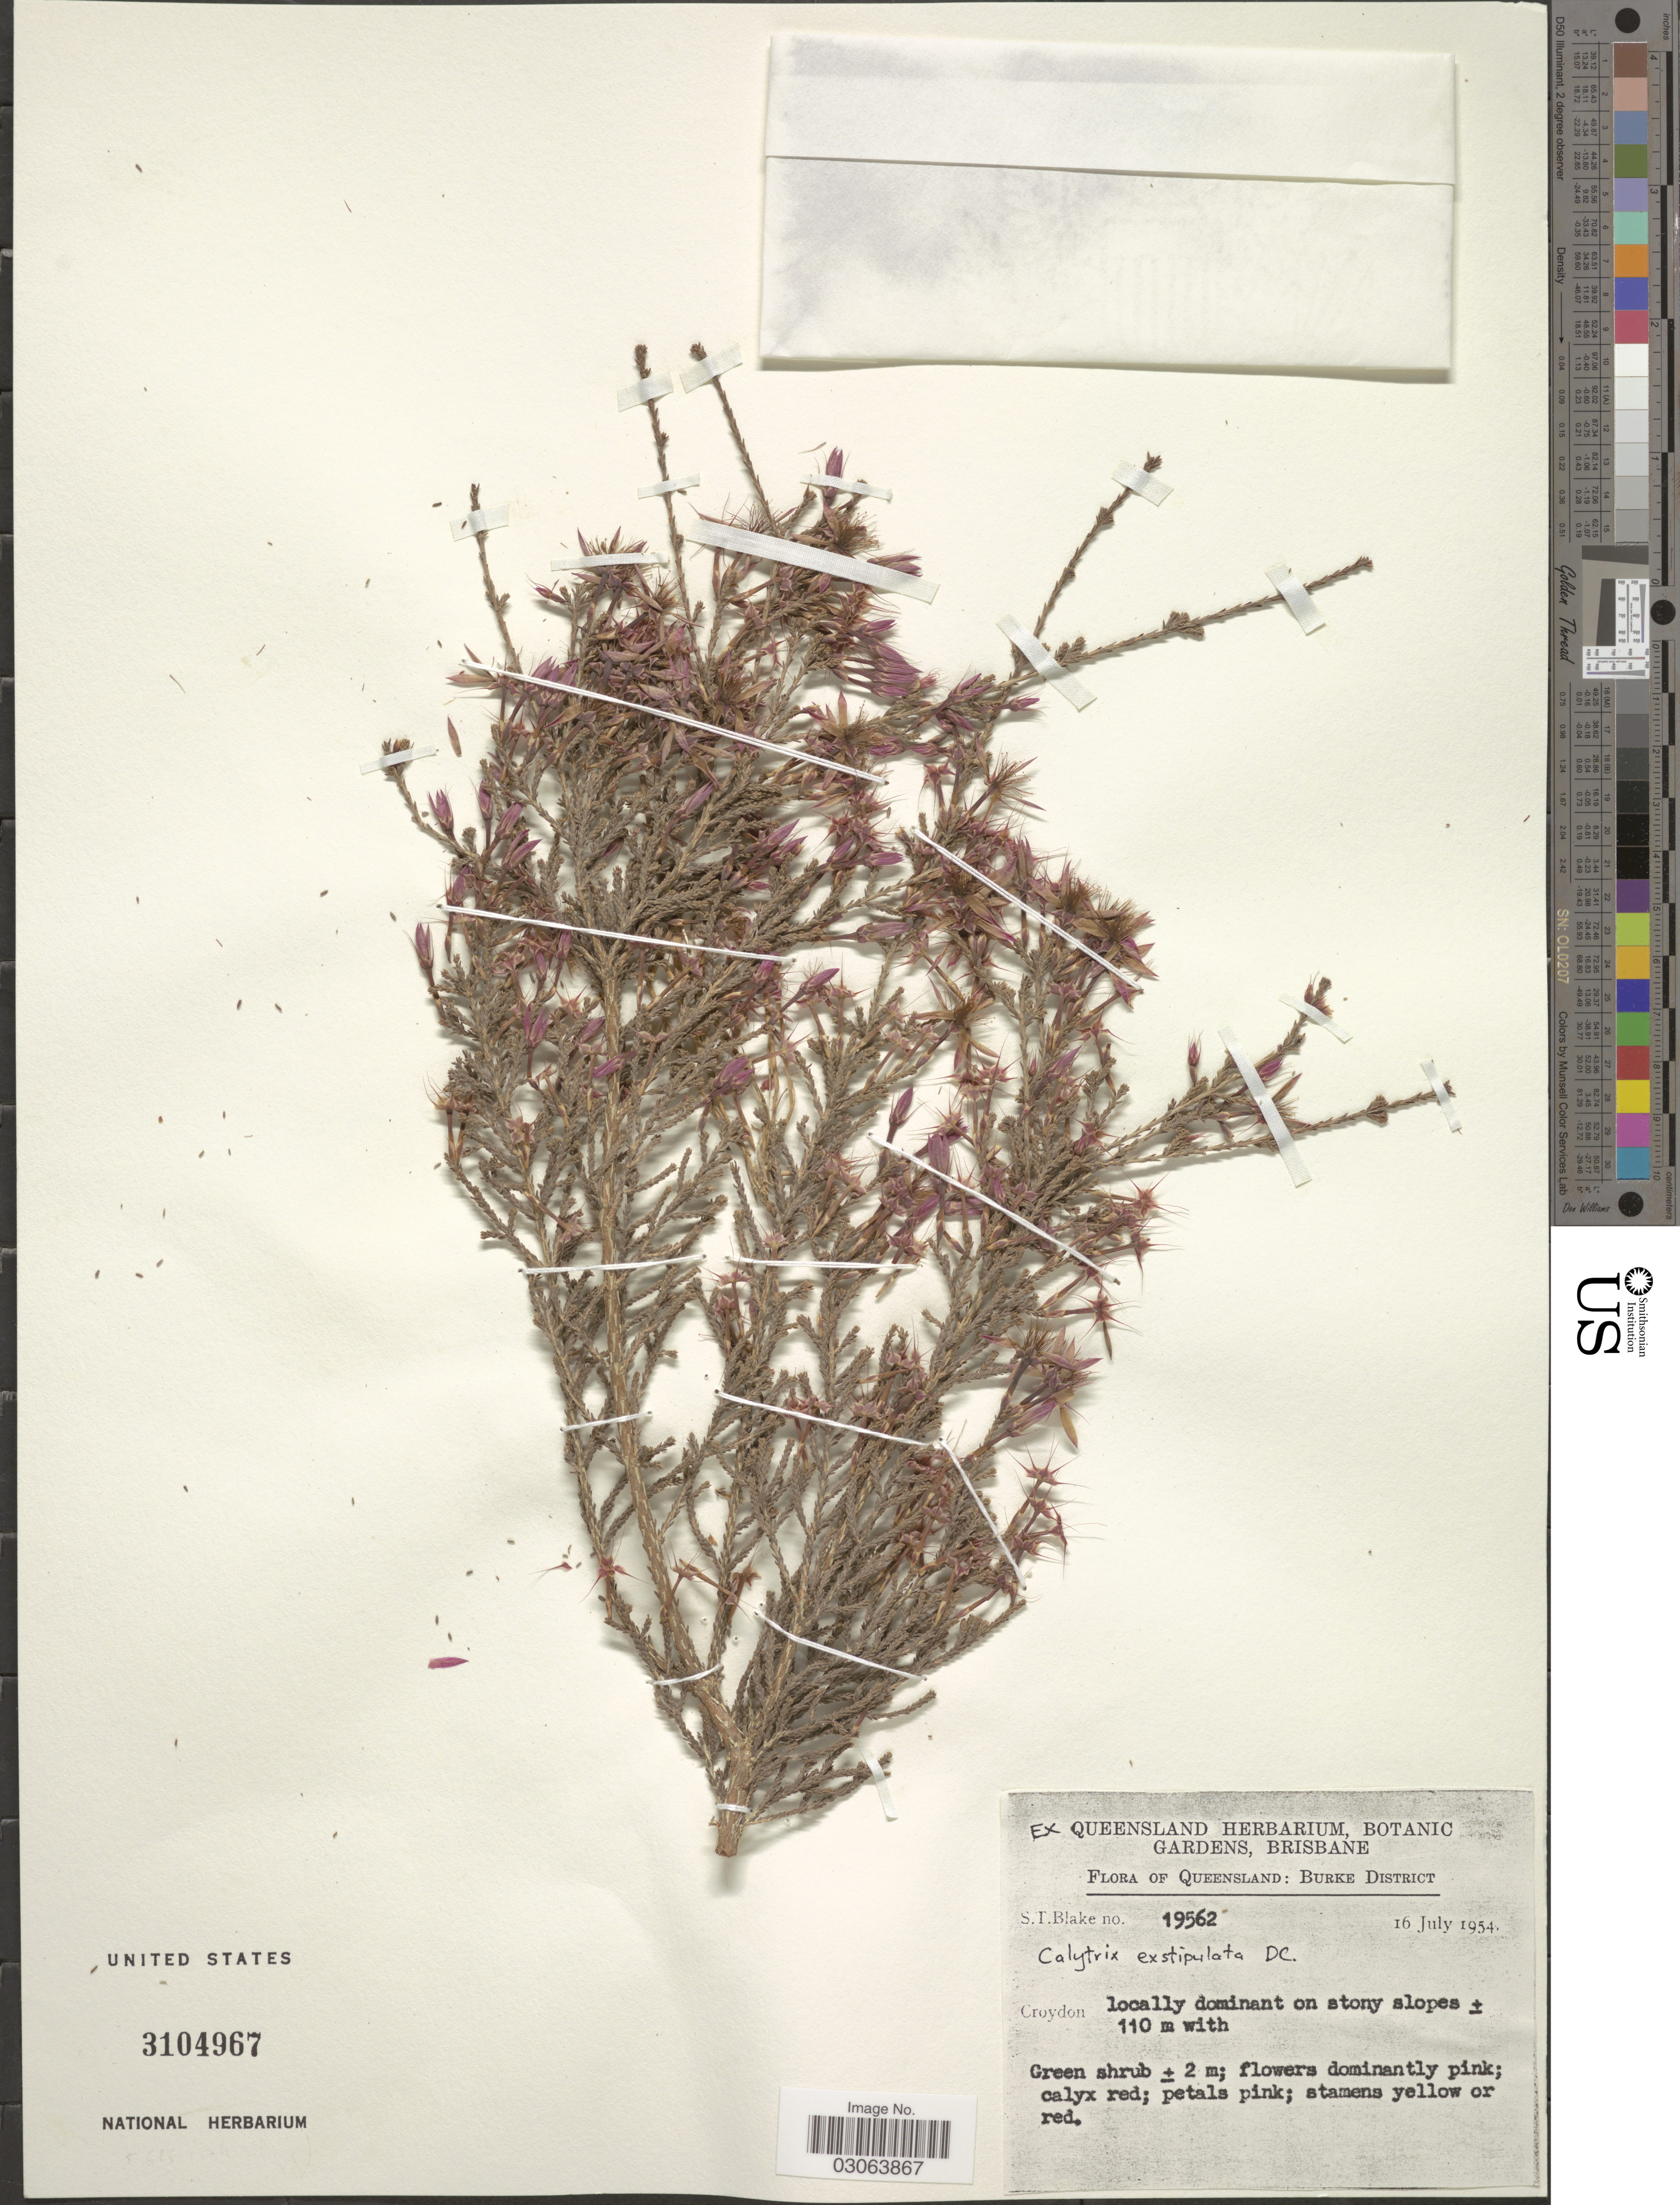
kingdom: Plantae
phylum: Tracheophyta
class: Magnoliopsida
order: Myrtales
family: Myrtaceae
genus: Calytrix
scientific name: Calytrix exstipulata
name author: D.C.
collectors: S. T. Blake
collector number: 19562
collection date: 1954-07-16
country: Australia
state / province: Queensland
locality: Burke District, Croydon.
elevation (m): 110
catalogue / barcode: US 3104967